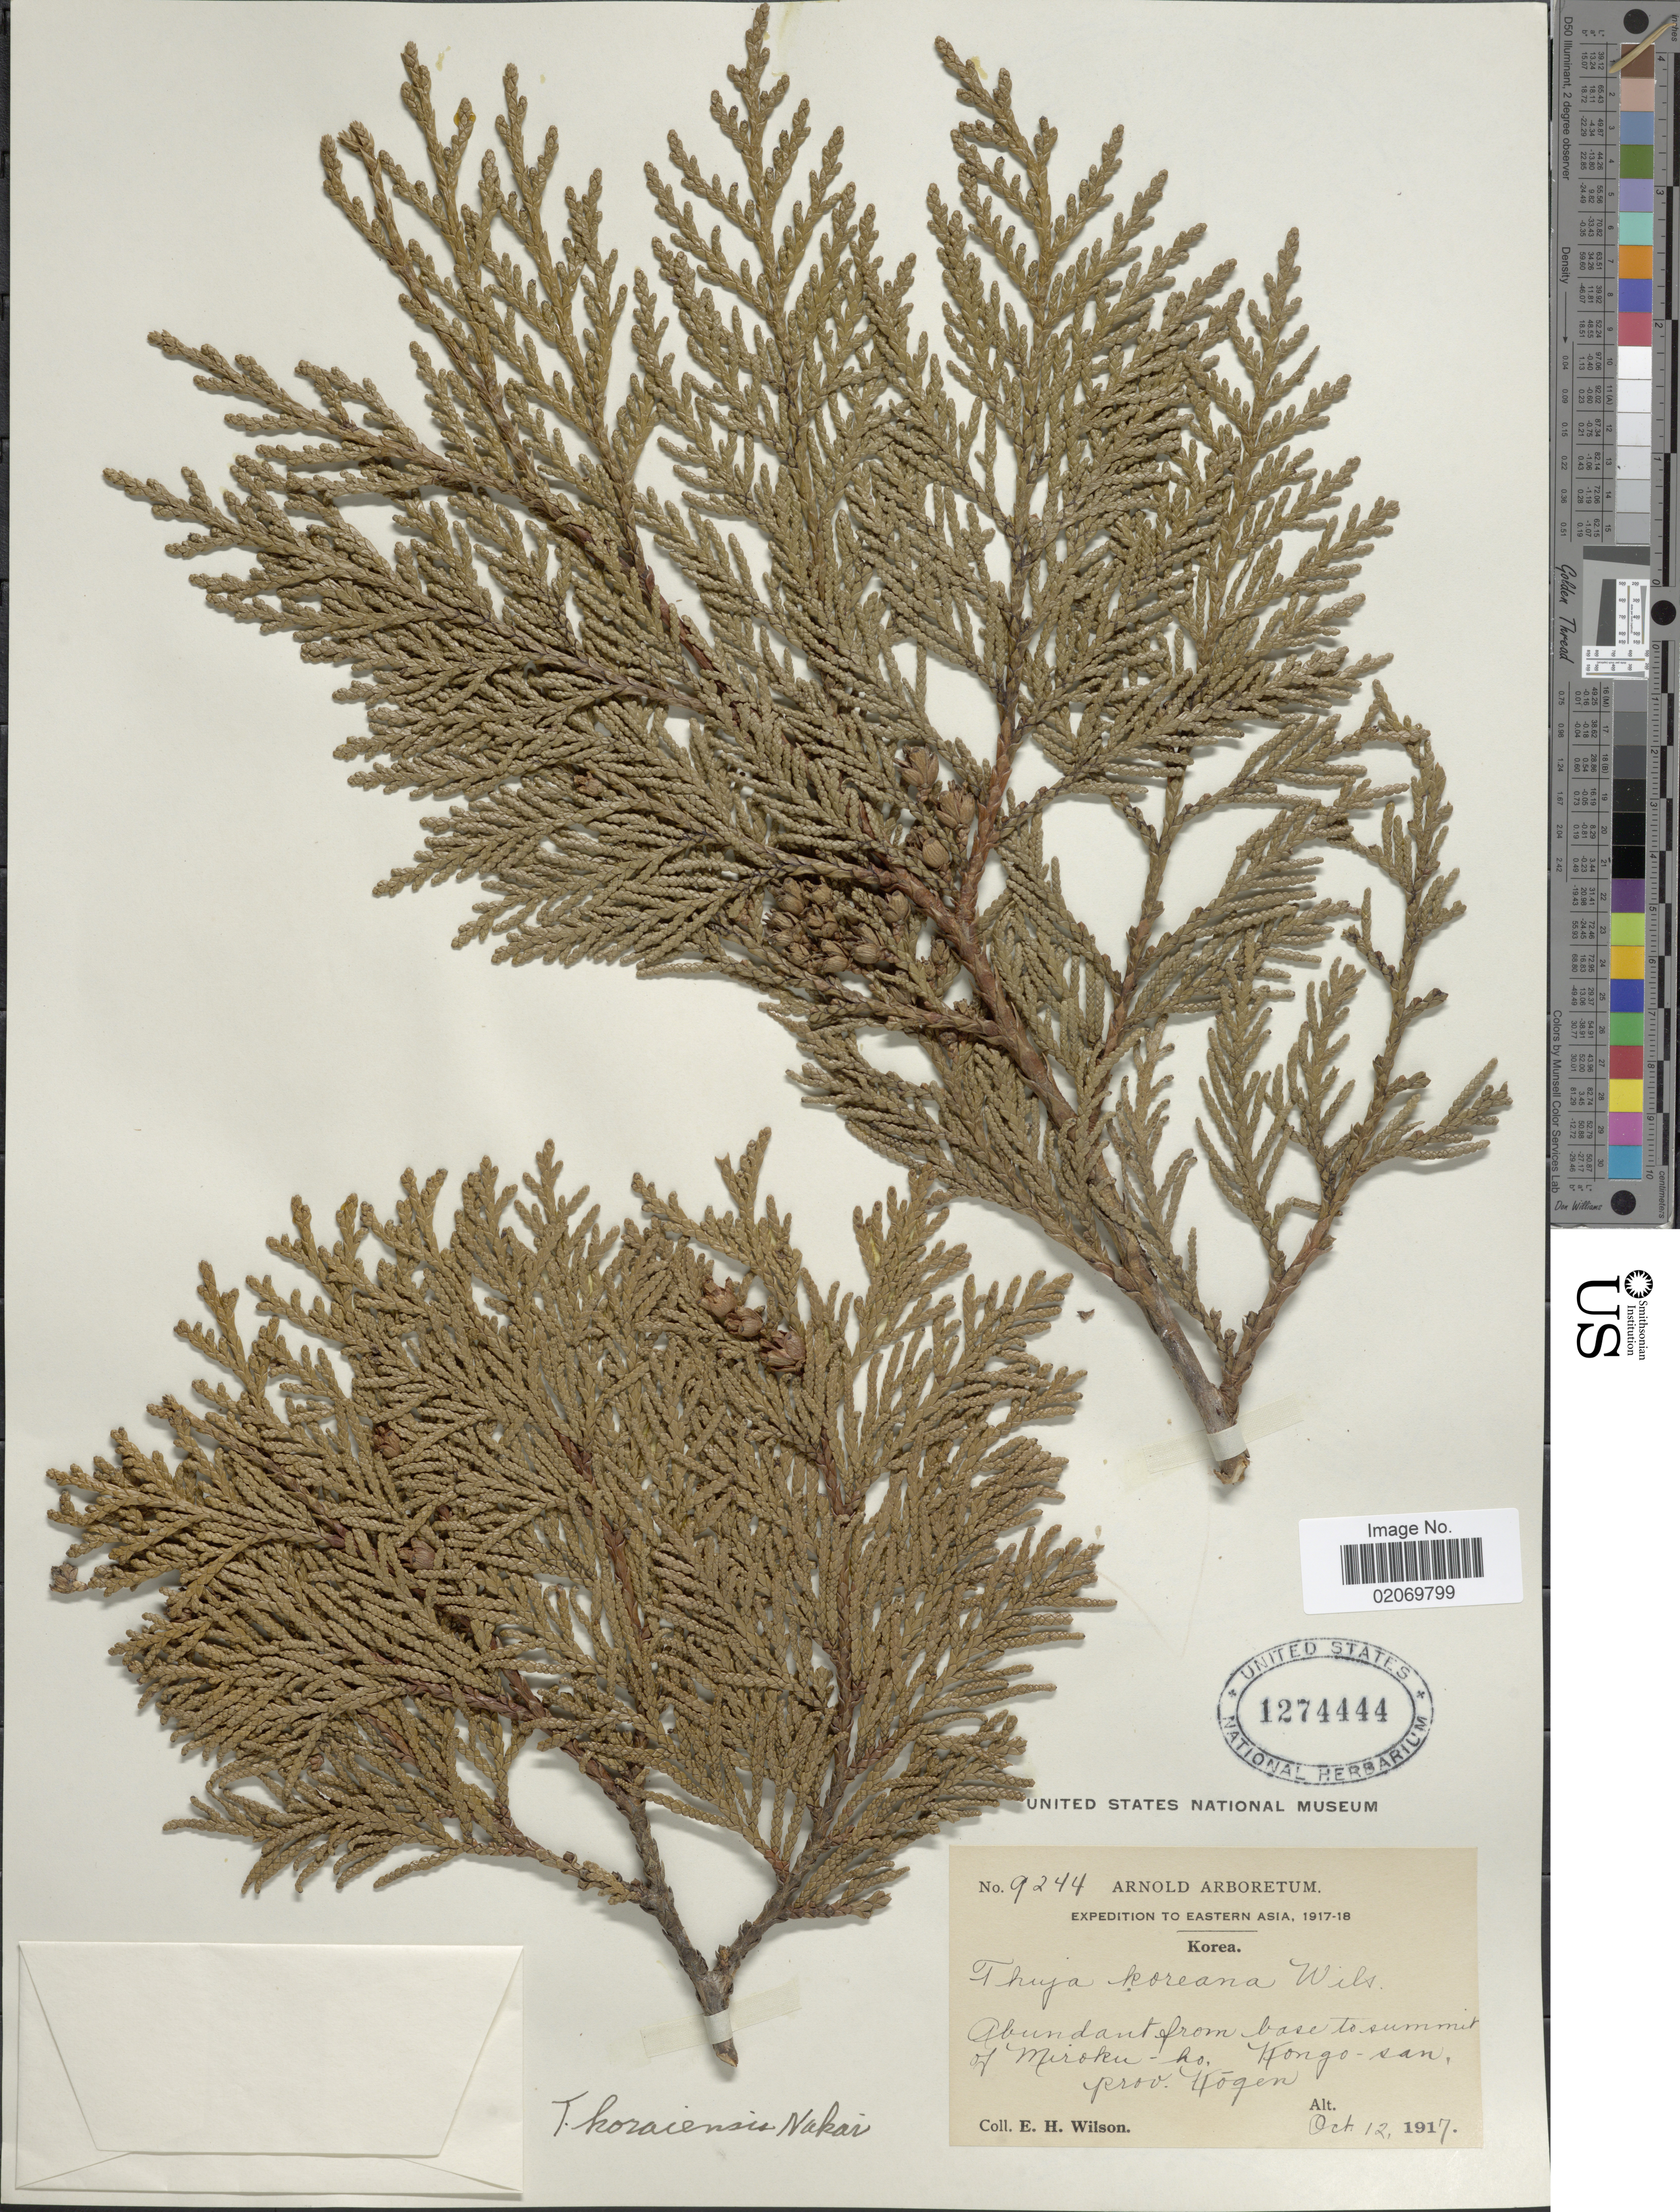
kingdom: Plantae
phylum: Tracheophyta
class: Pinopsida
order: Pinales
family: Cupressaceae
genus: Thuja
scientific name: Thuja koraiensis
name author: Nakai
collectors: E. Wilson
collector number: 9244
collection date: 1917-10-12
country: North Korea / South Korea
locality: Eastern Asia, Abundant from base to summit of Miroku-ho, Kongo-san, prov. Kogen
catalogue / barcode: US 1274444